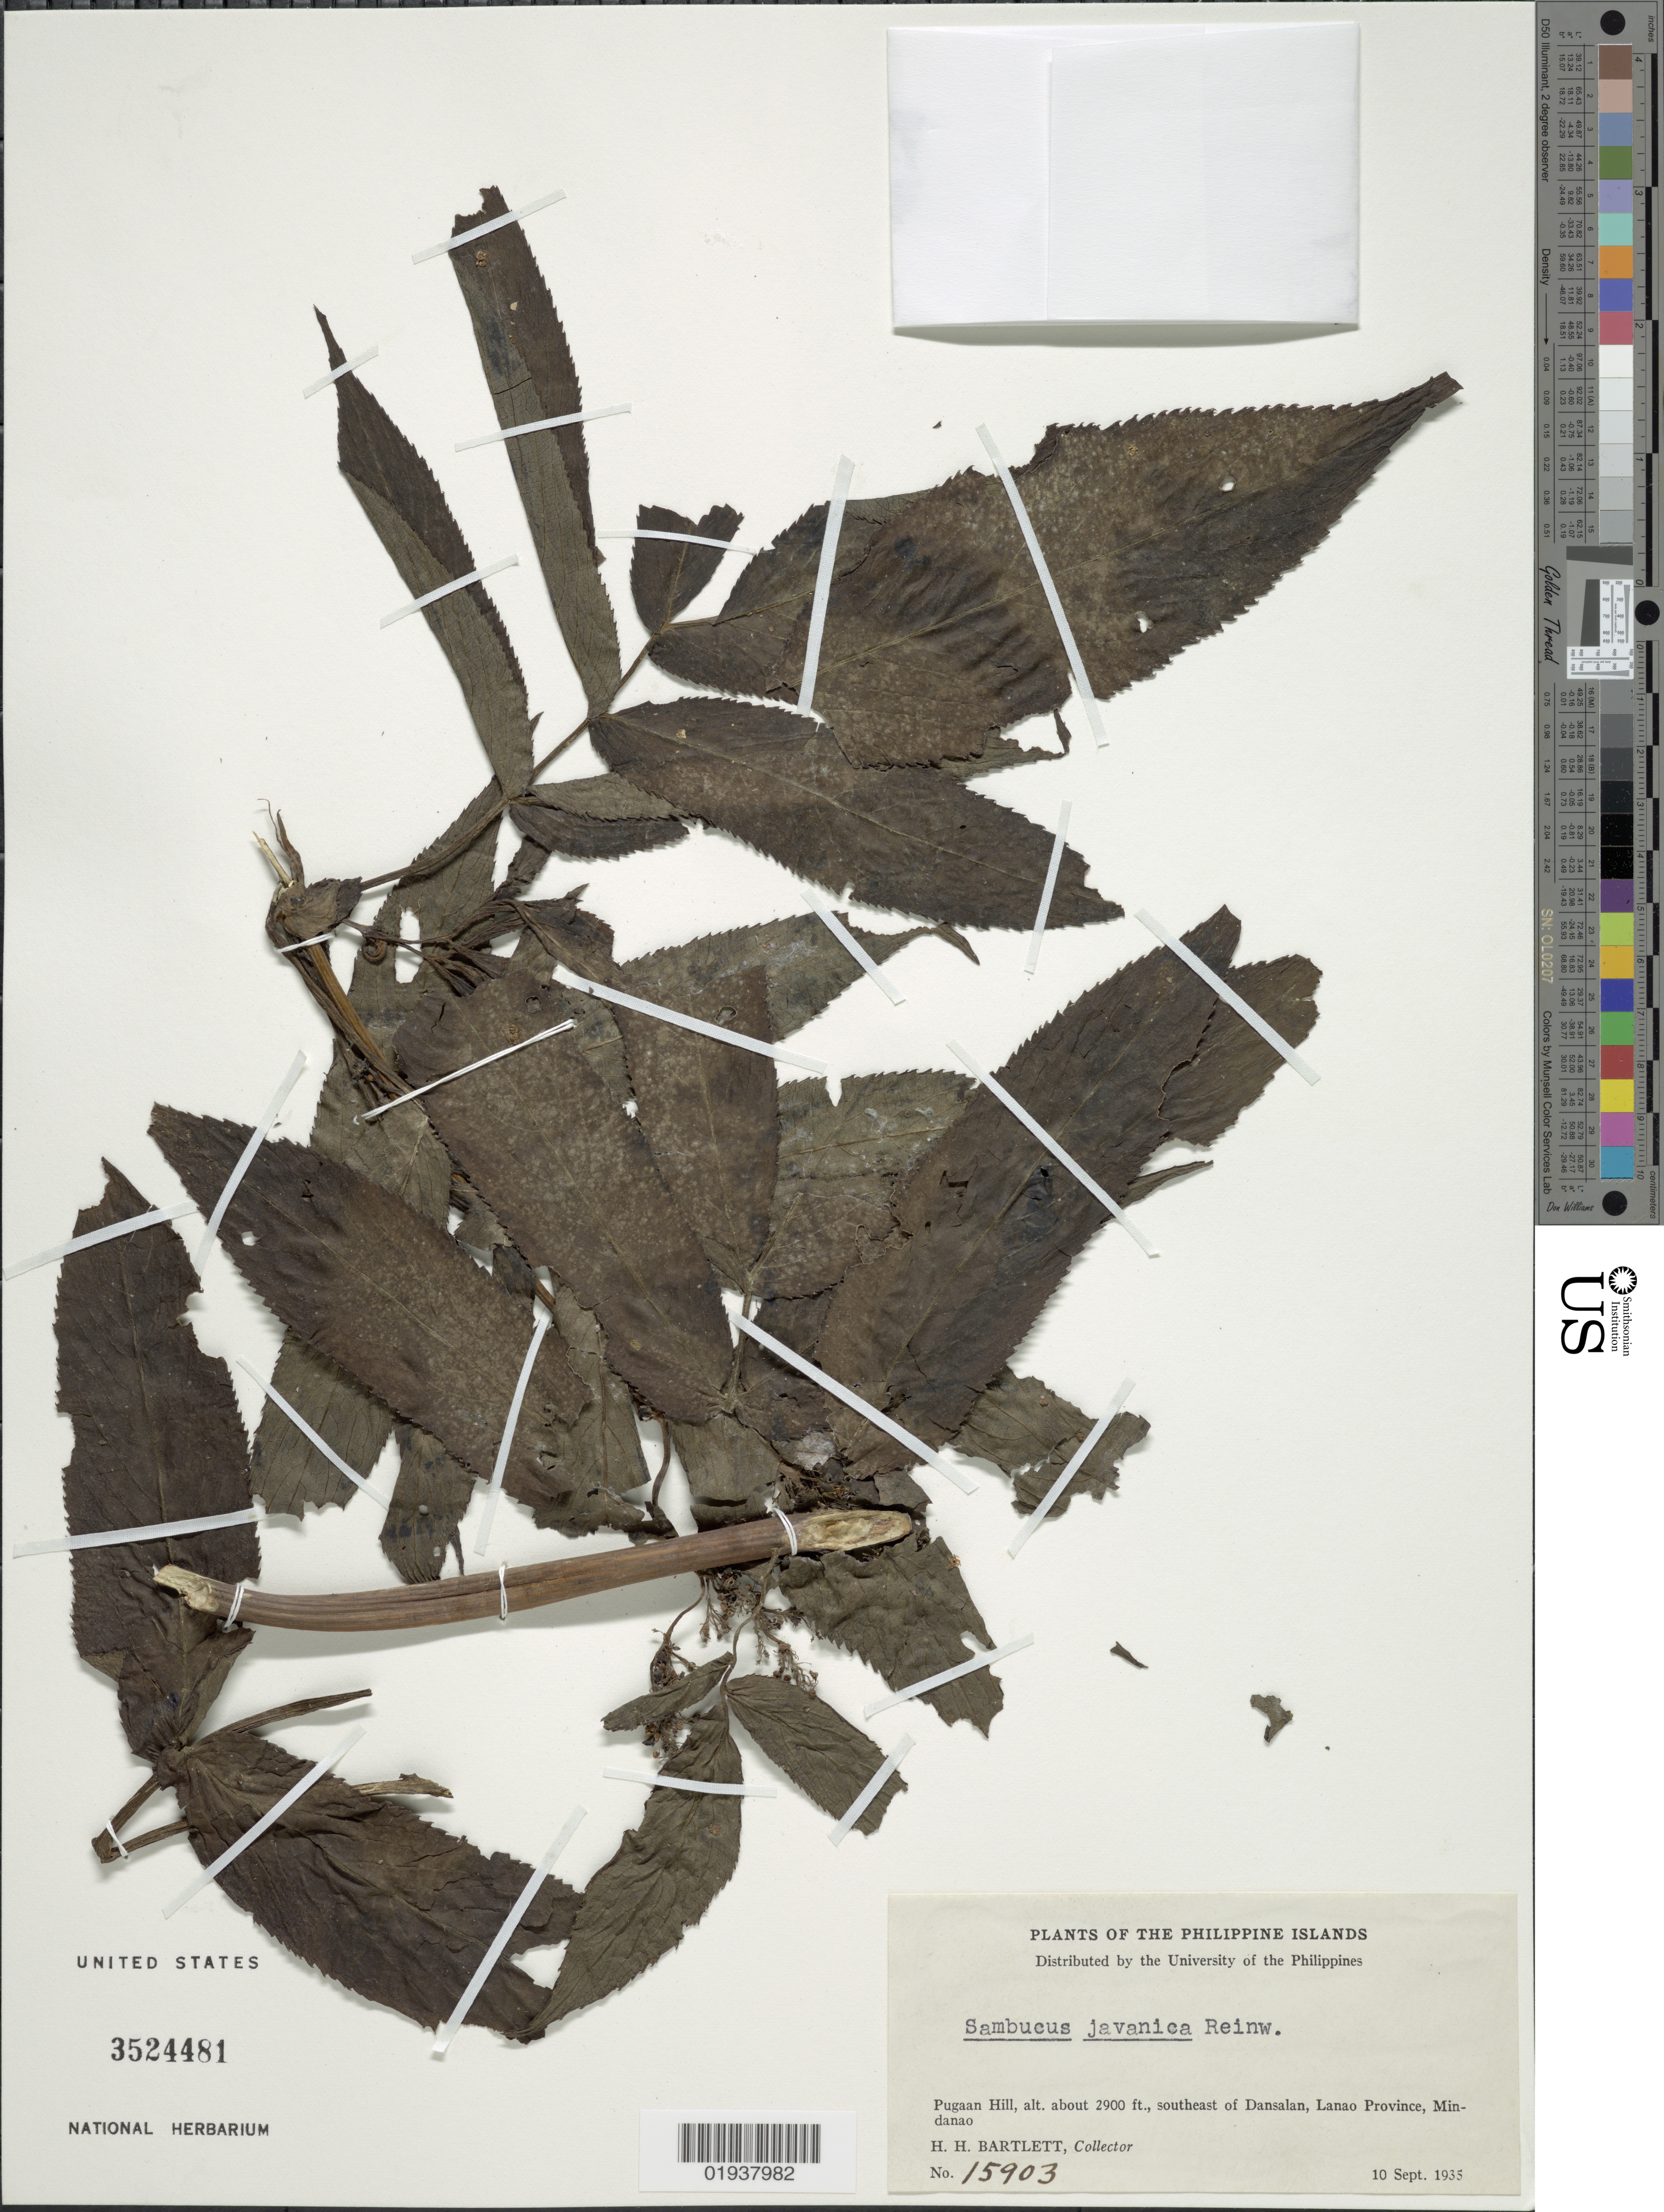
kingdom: Plantae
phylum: Tracheophyta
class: Magnoliopsida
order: Dipsacales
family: Viburnaceae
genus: Sambucus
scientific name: Sambucus javanica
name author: Blume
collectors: H. H. Bartlett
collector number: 15903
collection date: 1935-09-10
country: Philippines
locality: Philippine Islands, Pugaan Hill, southeast of Dansalan, Lanao Province, Mindanao.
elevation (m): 884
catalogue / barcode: US 3524481